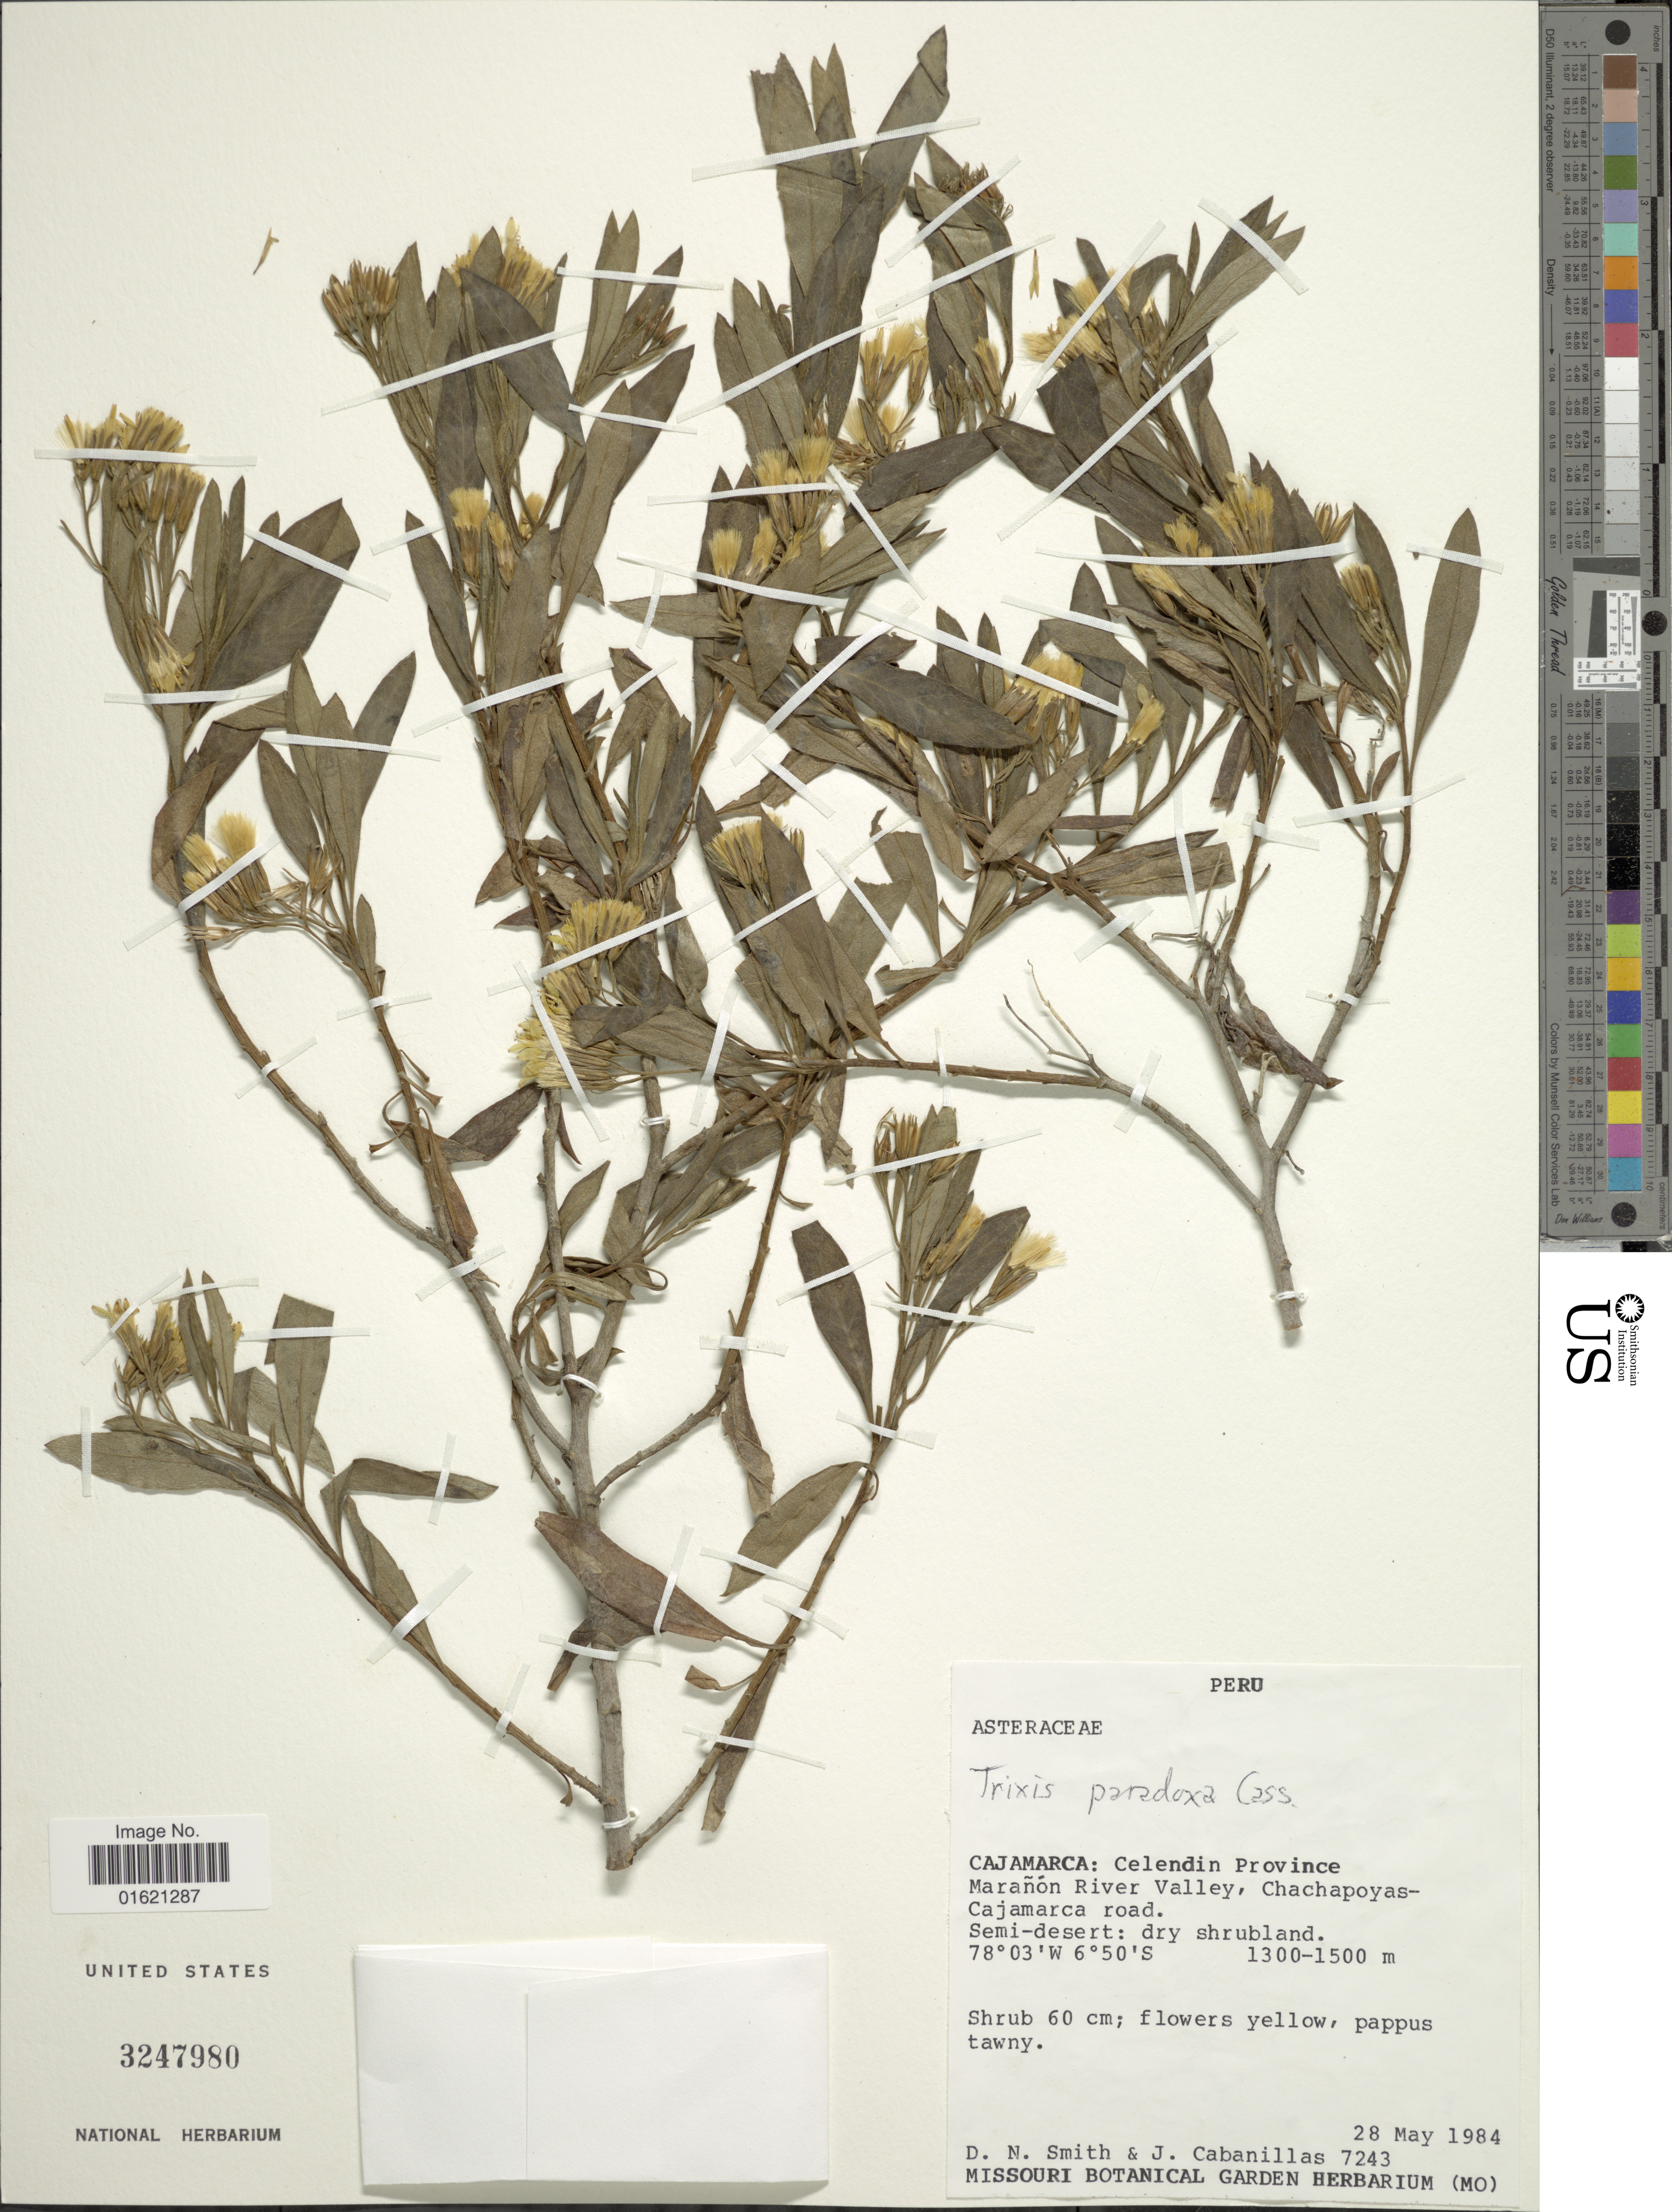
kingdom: Plantae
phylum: Tracheophyta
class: Magnoliopsida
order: Asterales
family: Asteraceae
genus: Trixis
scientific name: Trixis cacalioides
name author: (Kunth) D. Don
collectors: D. Smith & J. Cabanillas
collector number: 7243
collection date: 1984-05-28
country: Peru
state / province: Cajamarca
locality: Cajamarca: Celendin Province. Maranon River Valley, Chachapoyas Cajamarca road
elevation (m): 1300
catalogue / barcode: US 3247980